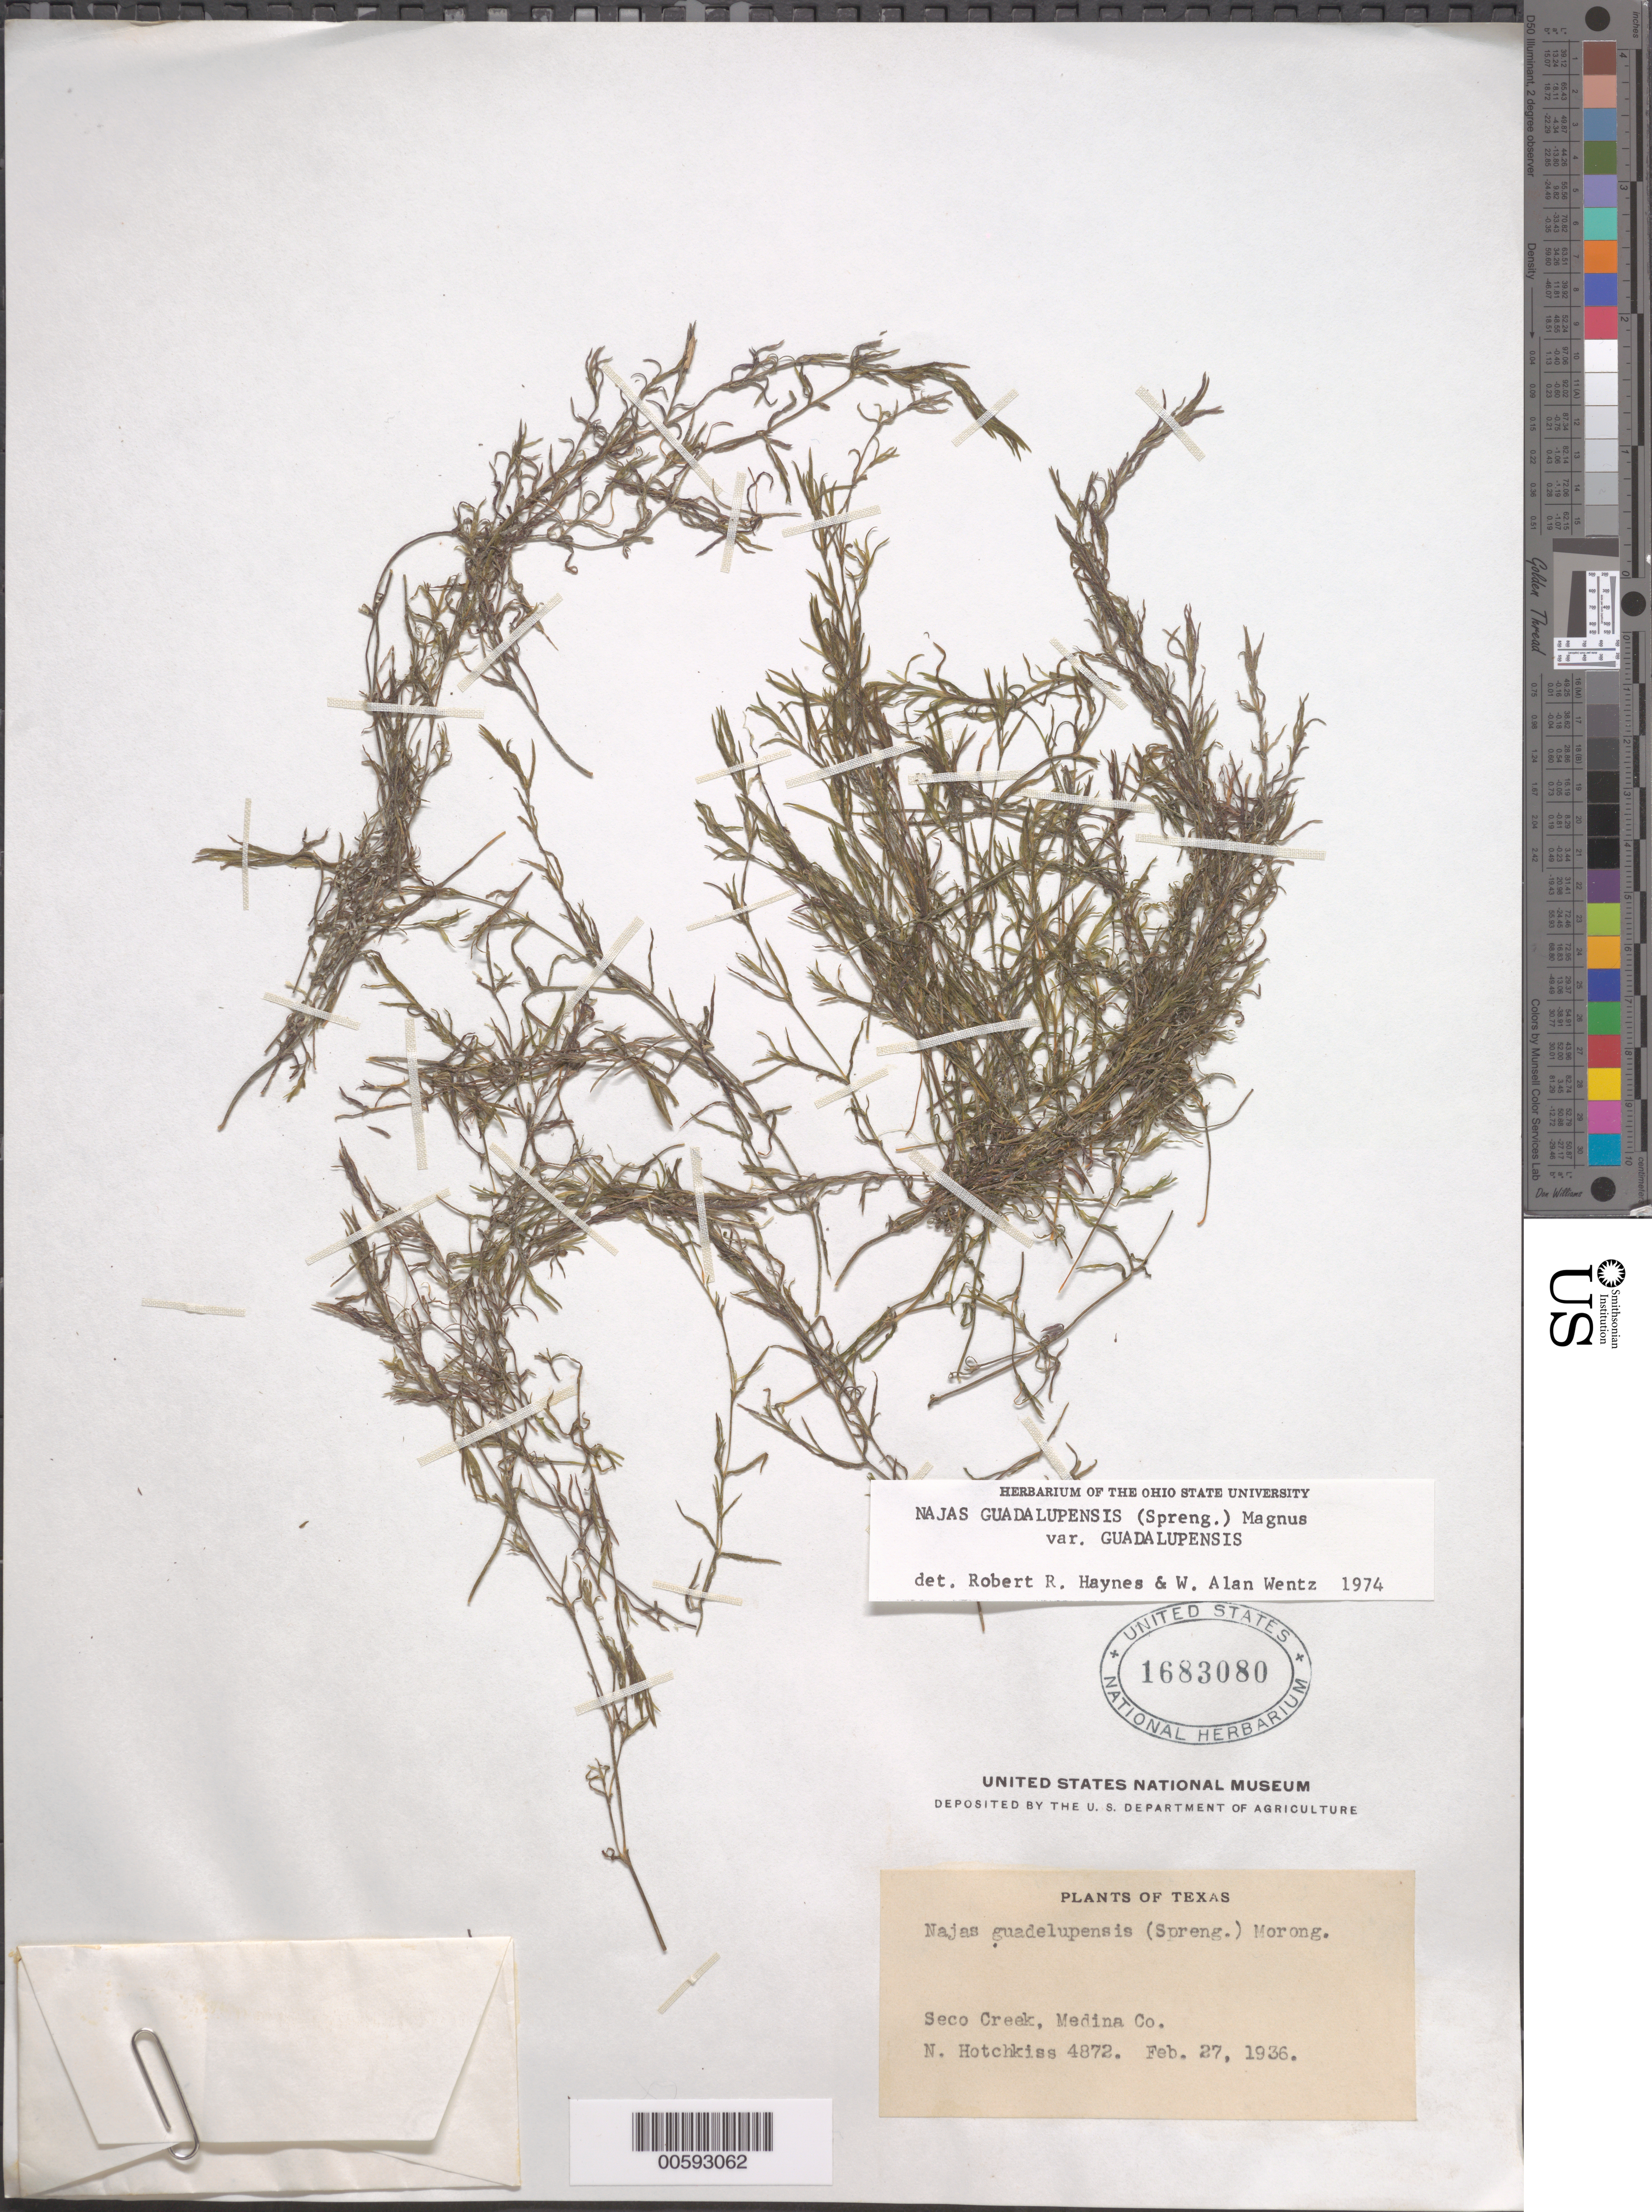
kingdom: Plantae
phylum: Tracheophyta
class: Liliopsida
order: Alismatales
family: Hydrocharitaceae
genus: Najas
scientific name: Najas guadalupensis var. guadalupensis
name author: (Spreng.) Magnus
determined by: Haynes, R. R.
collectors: N. Hotchkiss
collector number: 4872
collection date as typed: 27 Feb 1936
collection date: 1936-02-27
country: United States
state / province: Texas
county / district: Medina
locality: Seco Creek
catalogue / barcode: US 1683080